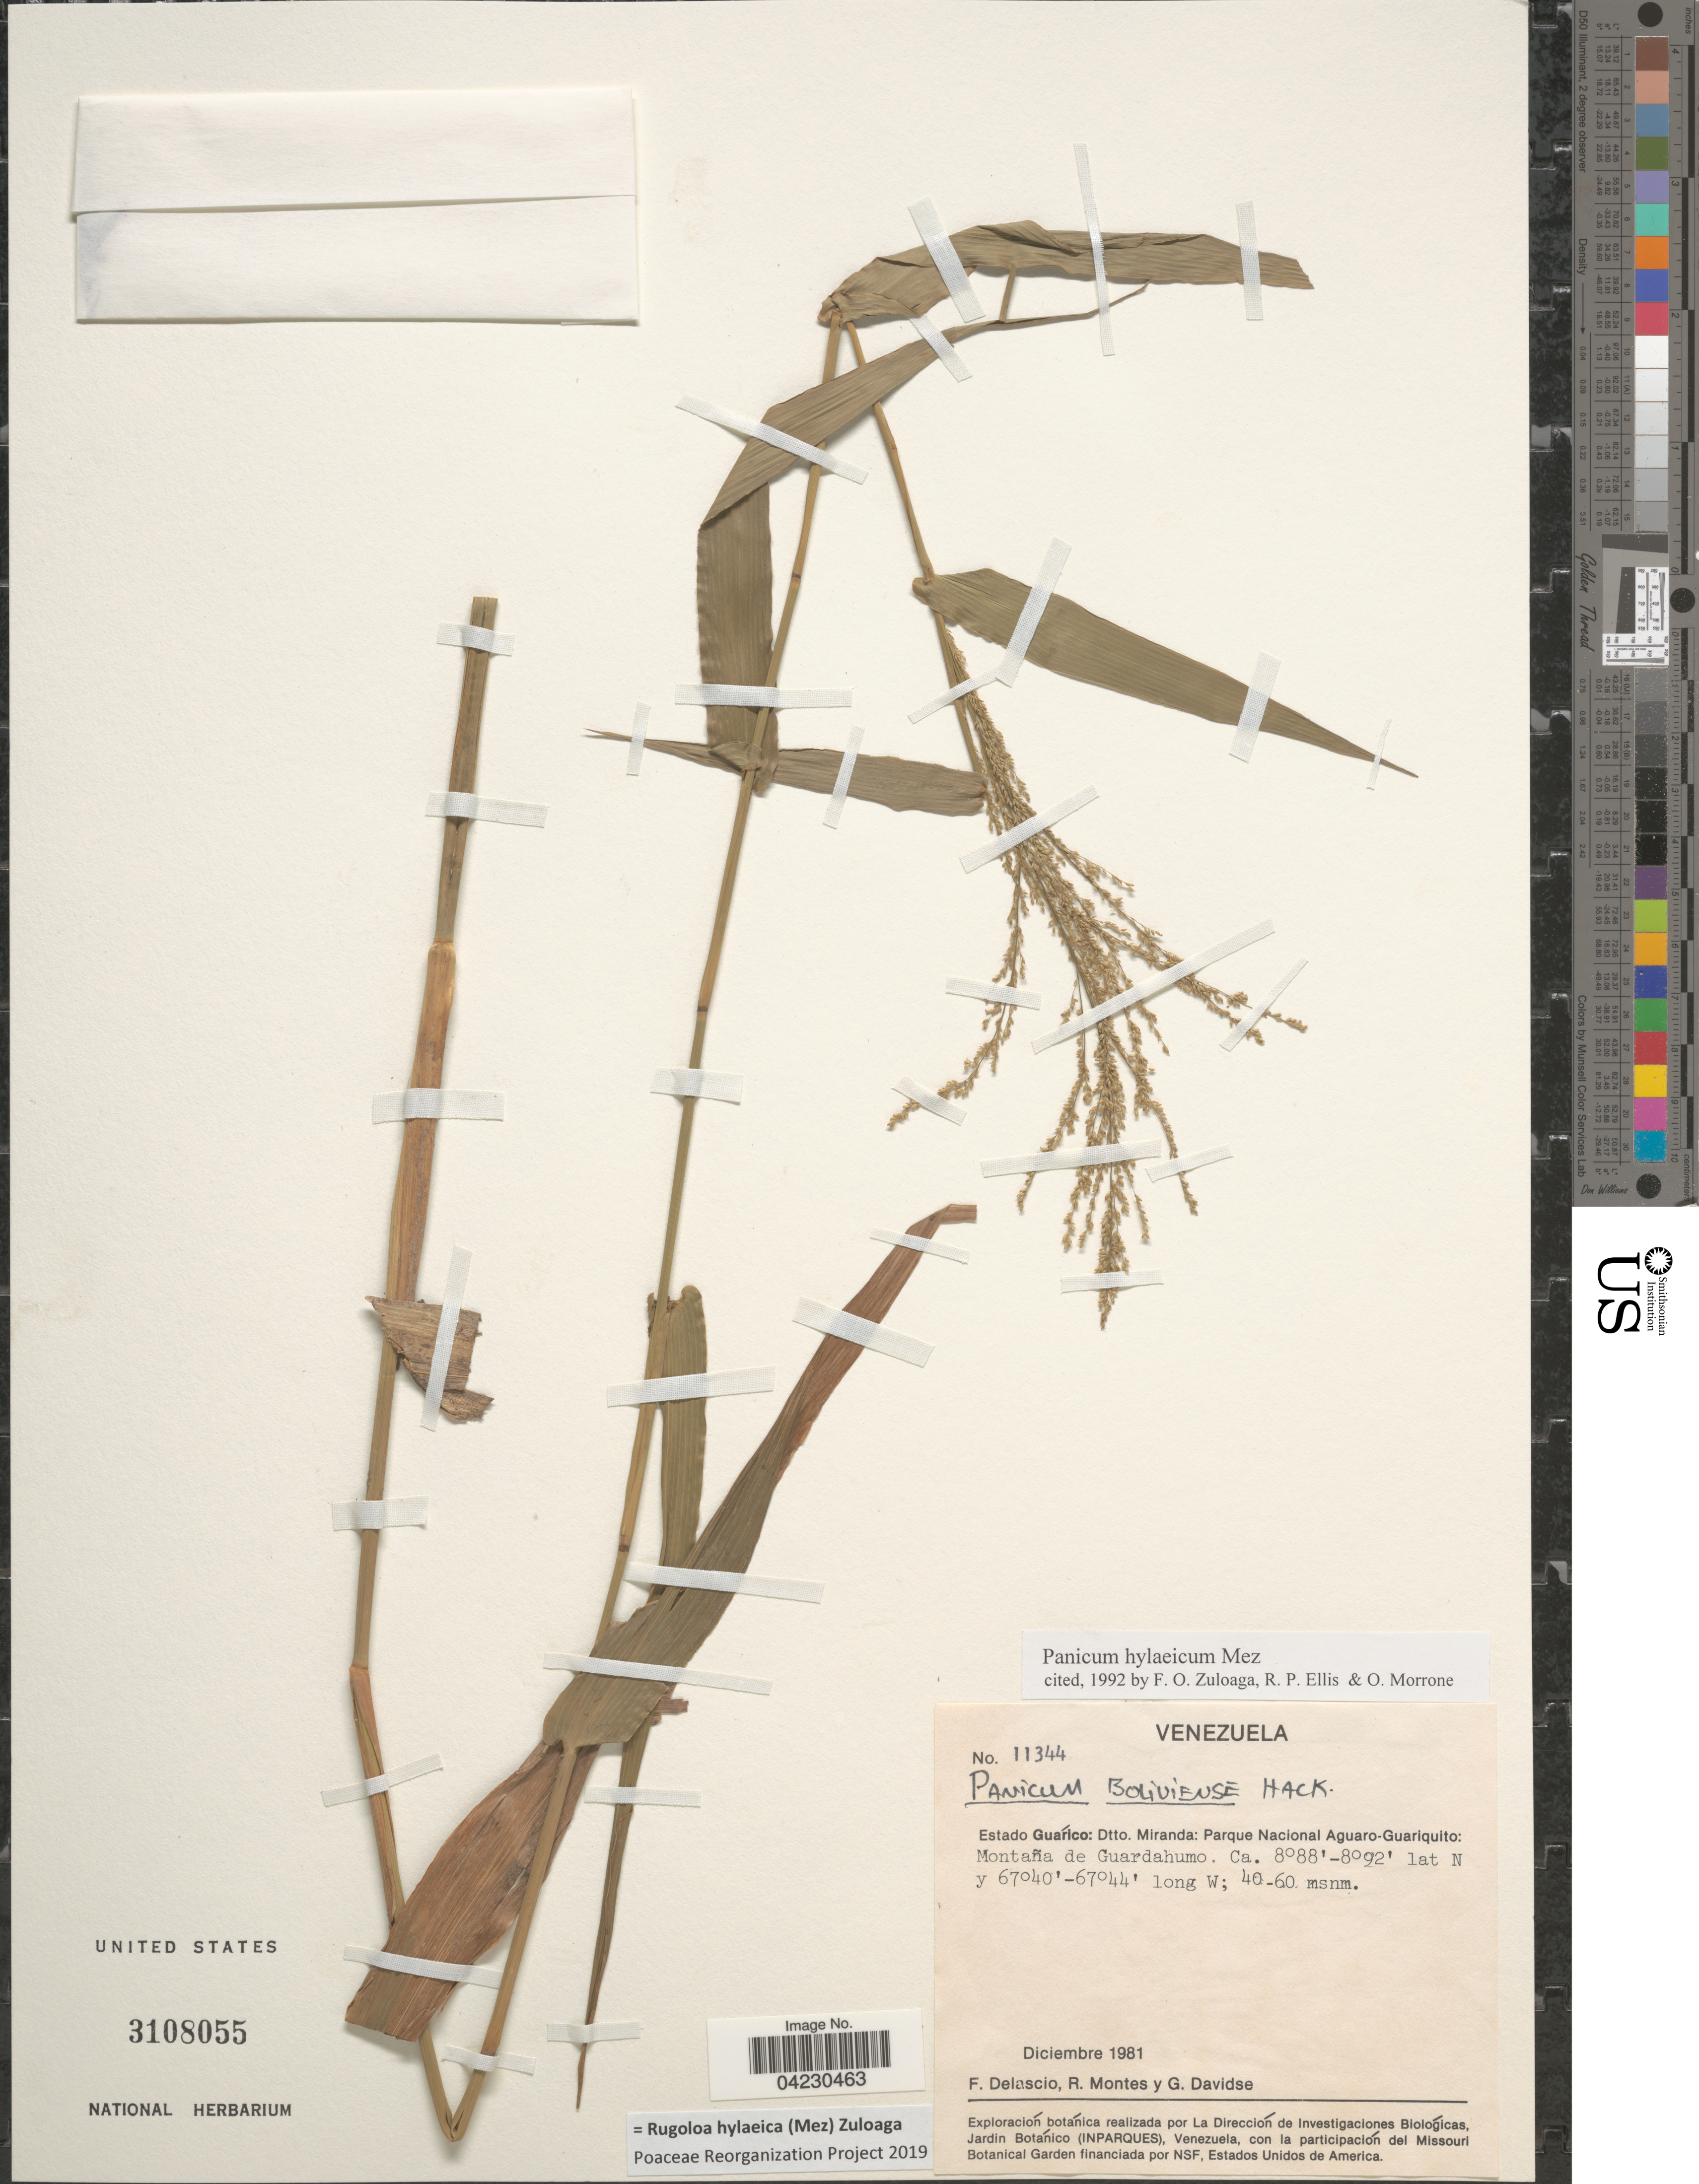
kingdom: Plantae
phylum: Tracheophyta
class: Liliopsida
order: Poales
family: Poaceae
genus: Rugoloa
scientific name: Rugoloa hylaeica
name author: (Mez) Zuloaga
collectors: F. Delascio C., R. Montes & G. Davidse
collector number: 11344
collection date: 1981-12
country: Venezuela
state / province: Guarico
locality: Dtto. Miranda: Parque Nacional Aguaro-Guariquito: Montaña de Guardahumo. Exploración botánica realizada por La Dirección de Investigaciones Biológicas, Jardin Botánico (Inparques).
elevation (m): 40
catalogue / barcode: US 3108055